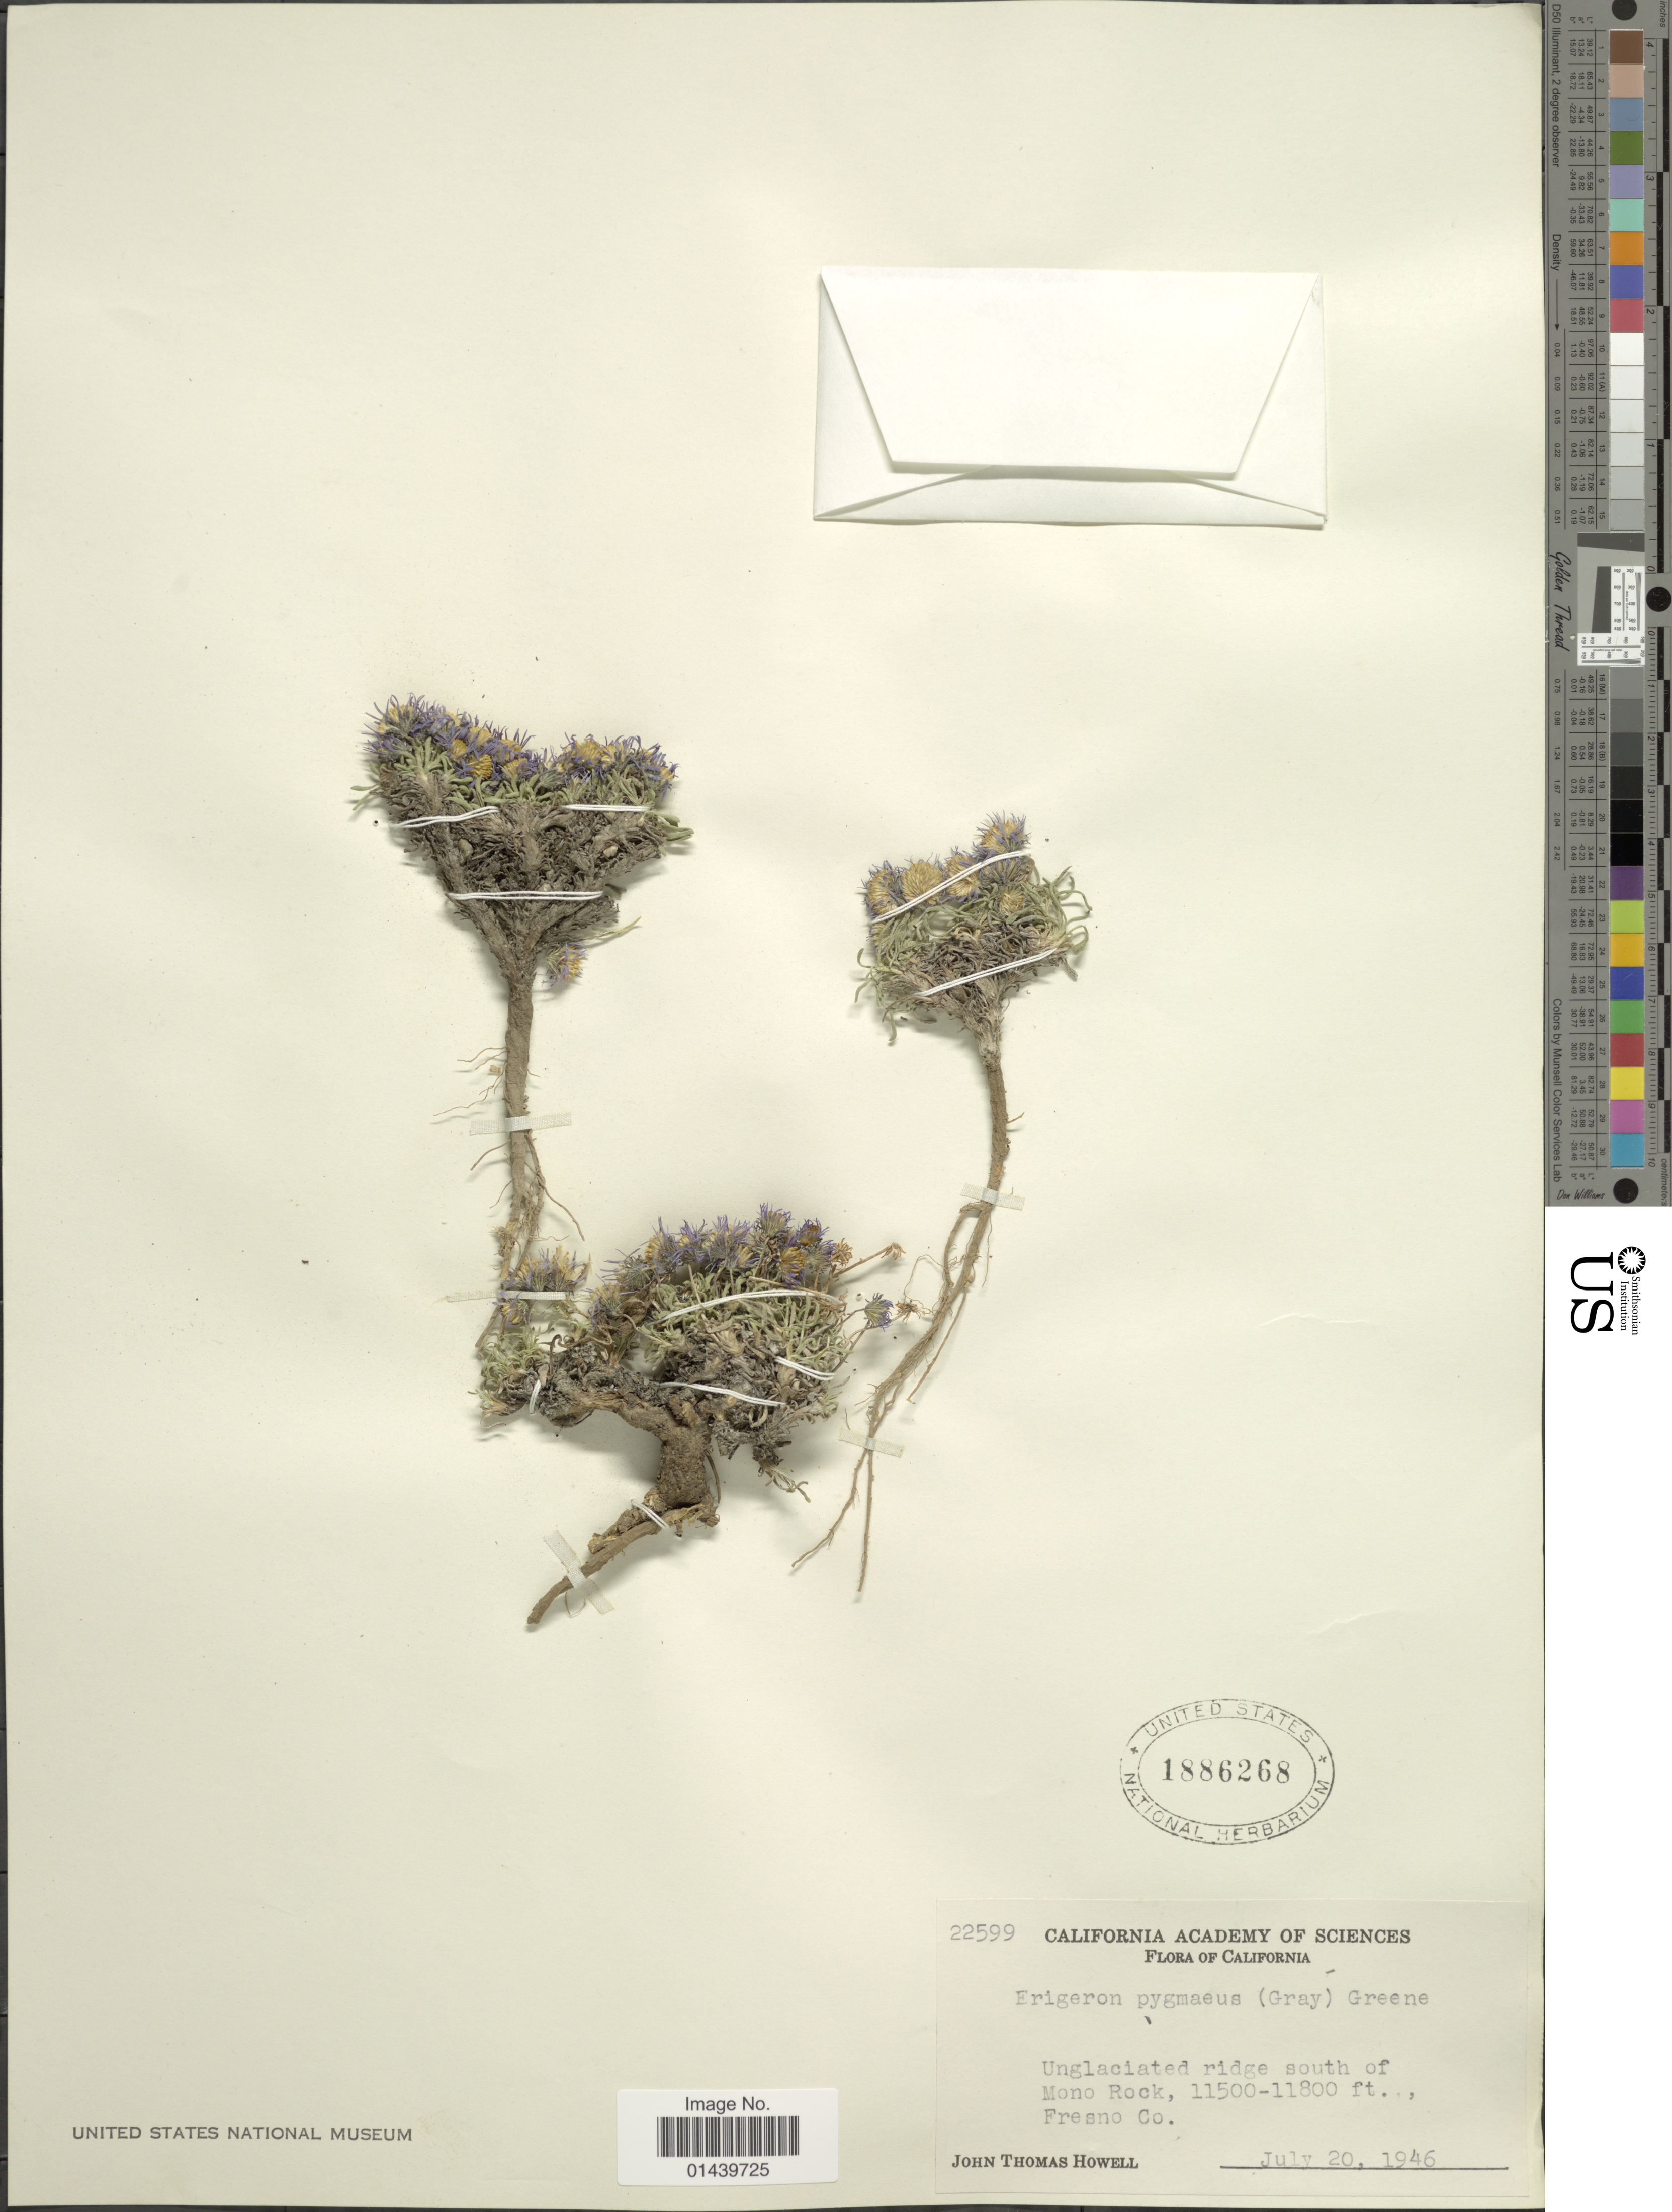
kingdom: Plantae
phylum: Tracheophyta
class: Magnoliopsida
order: Asterales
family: Asteraceae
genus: Erigeron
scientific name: Erigeron pygmaeus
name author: (A. Gray) Greene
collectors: J. T. Howell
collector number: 22599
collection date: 1946-07-20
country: United States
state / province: California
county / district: Fresno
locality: Unglaciated ridge south of Mono Rock. Fresno Co.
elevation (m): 3505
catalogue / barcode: US 1886268